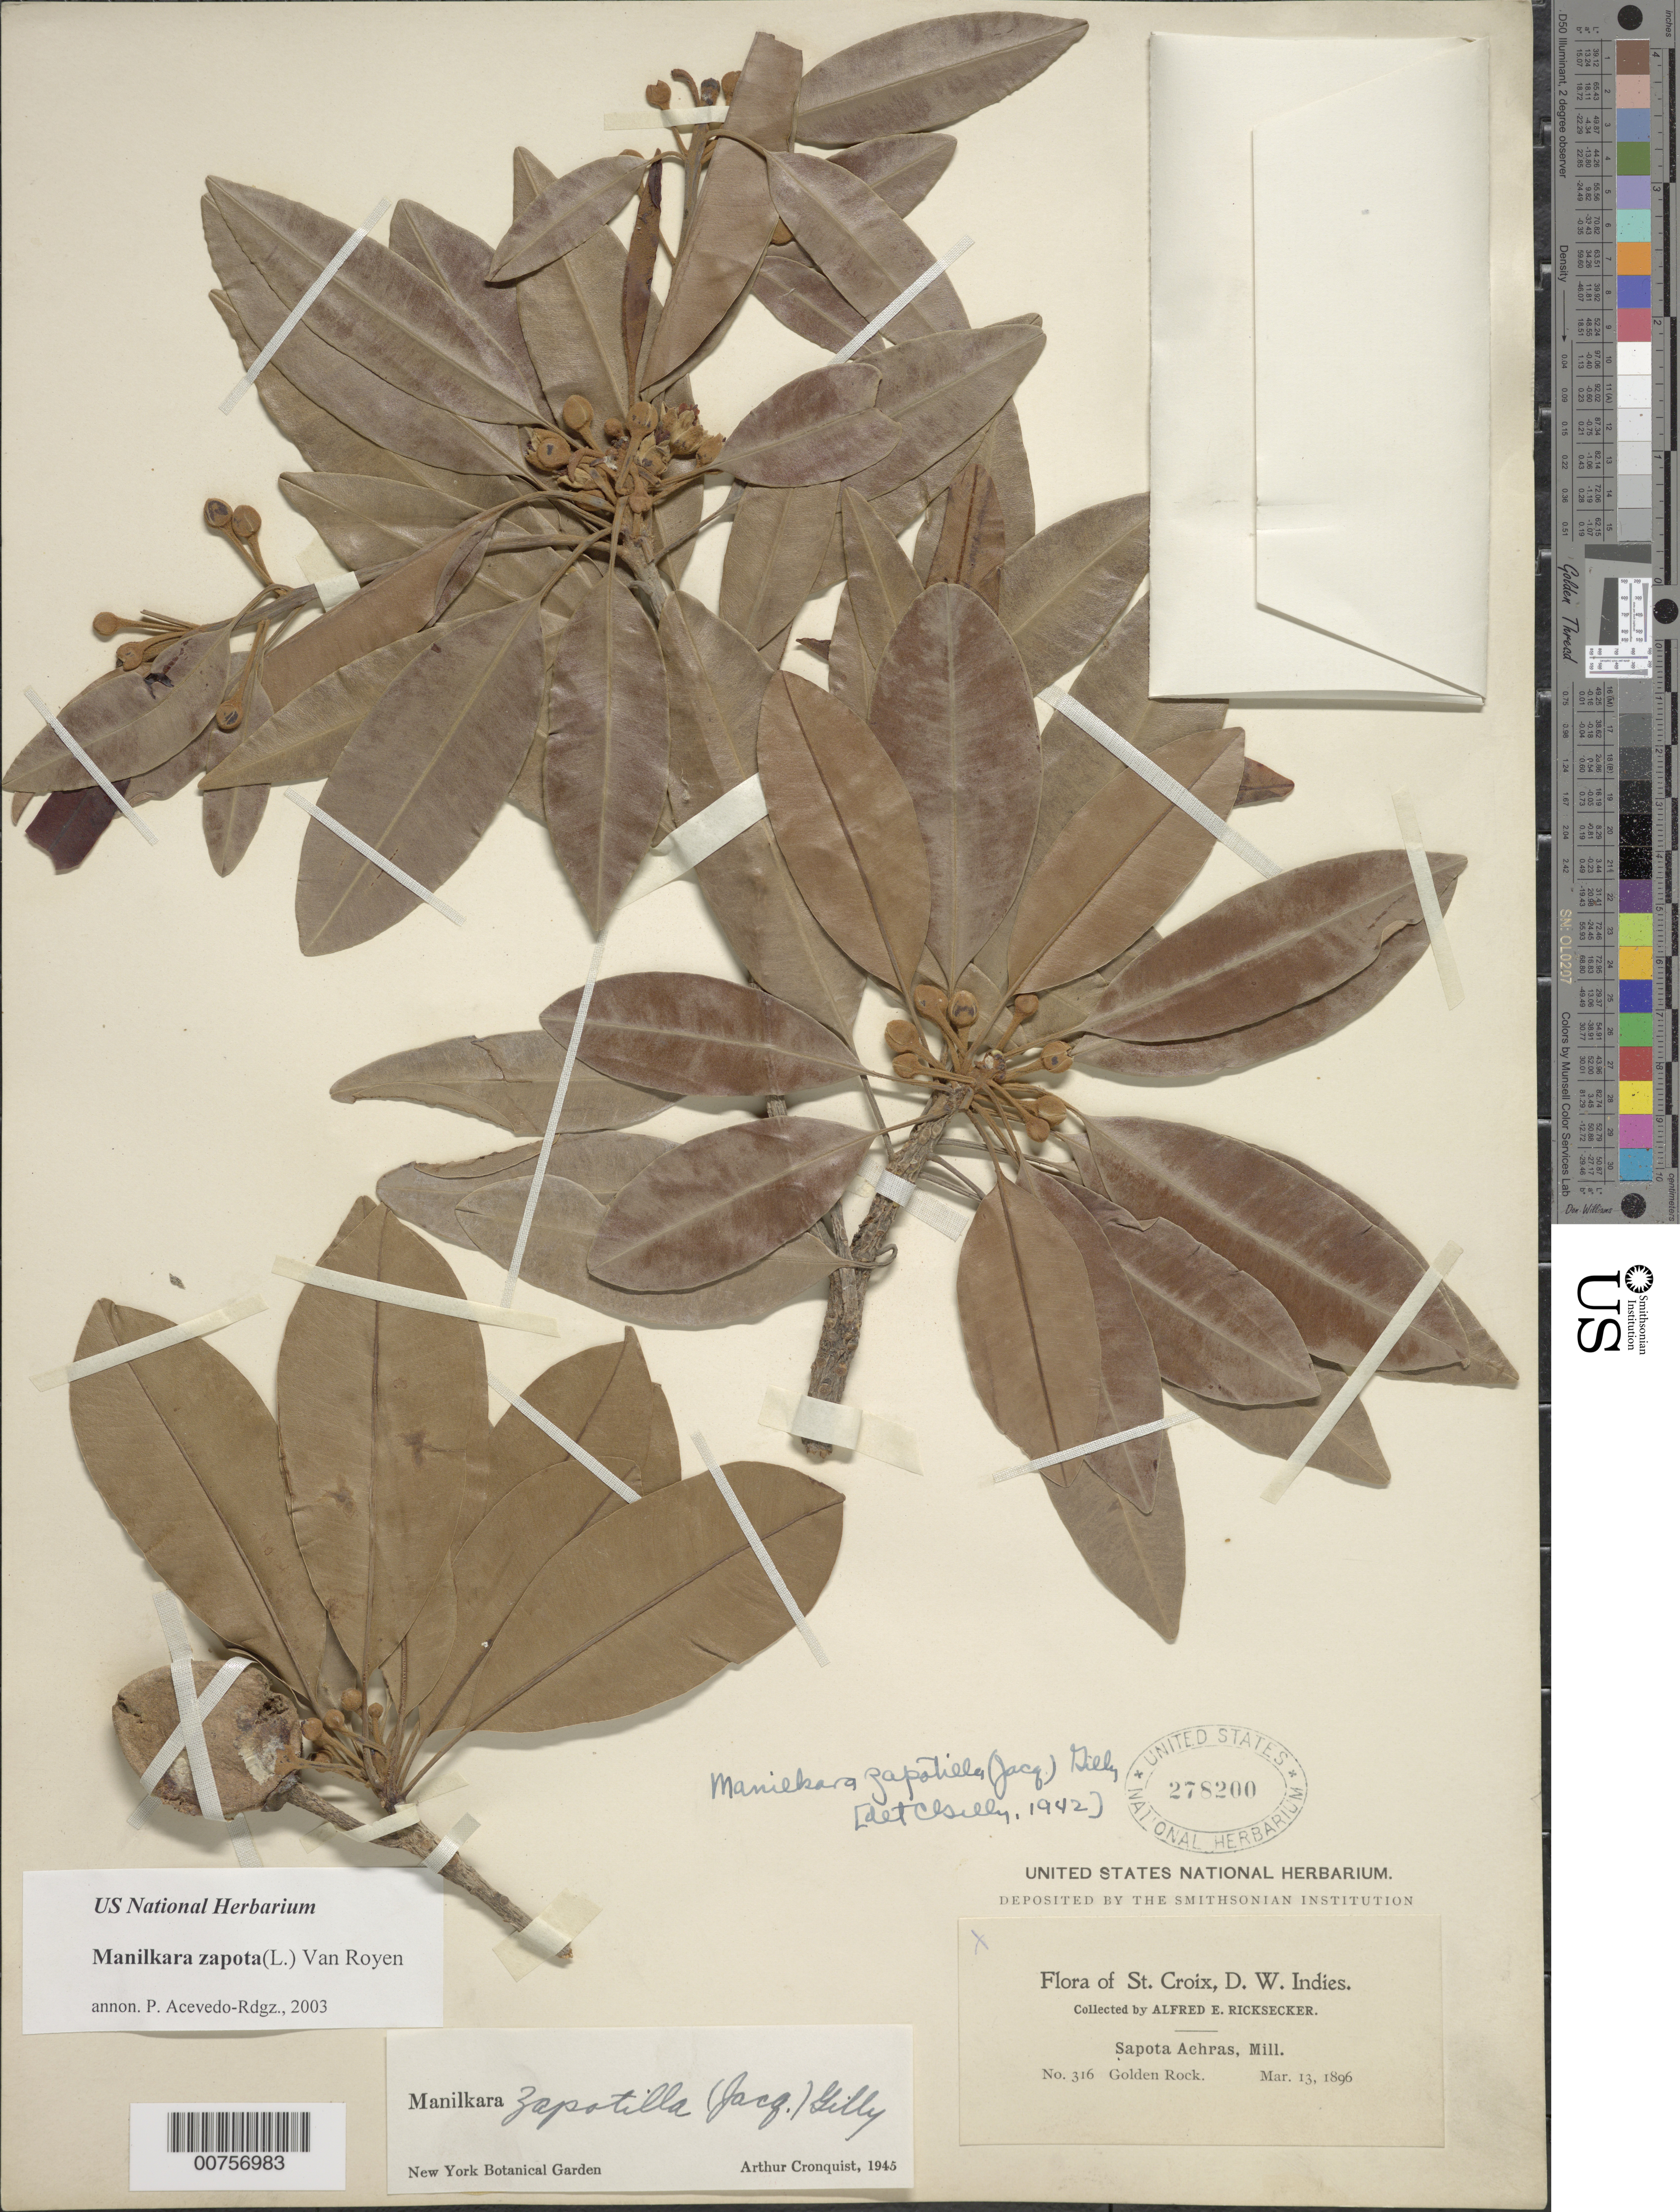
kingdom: Plantae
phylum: Tracheophyta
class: Magnoliopsida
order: Ericales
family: Sapotaceae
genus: Manilkara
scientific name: Manilkara zapota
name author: (L.) P. Royen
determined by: Acevedo-Rodríguez, P., (BOT), Smithsonian Institution - National Museum of Natural History (UNITED STATES)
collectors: A. E. Ricksecker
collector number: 316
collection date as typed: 13 Mar 1896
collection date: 1896-03-13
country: U.S. Virgin Islands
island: St. Croix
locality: Golden Rock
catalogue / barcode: US 278200